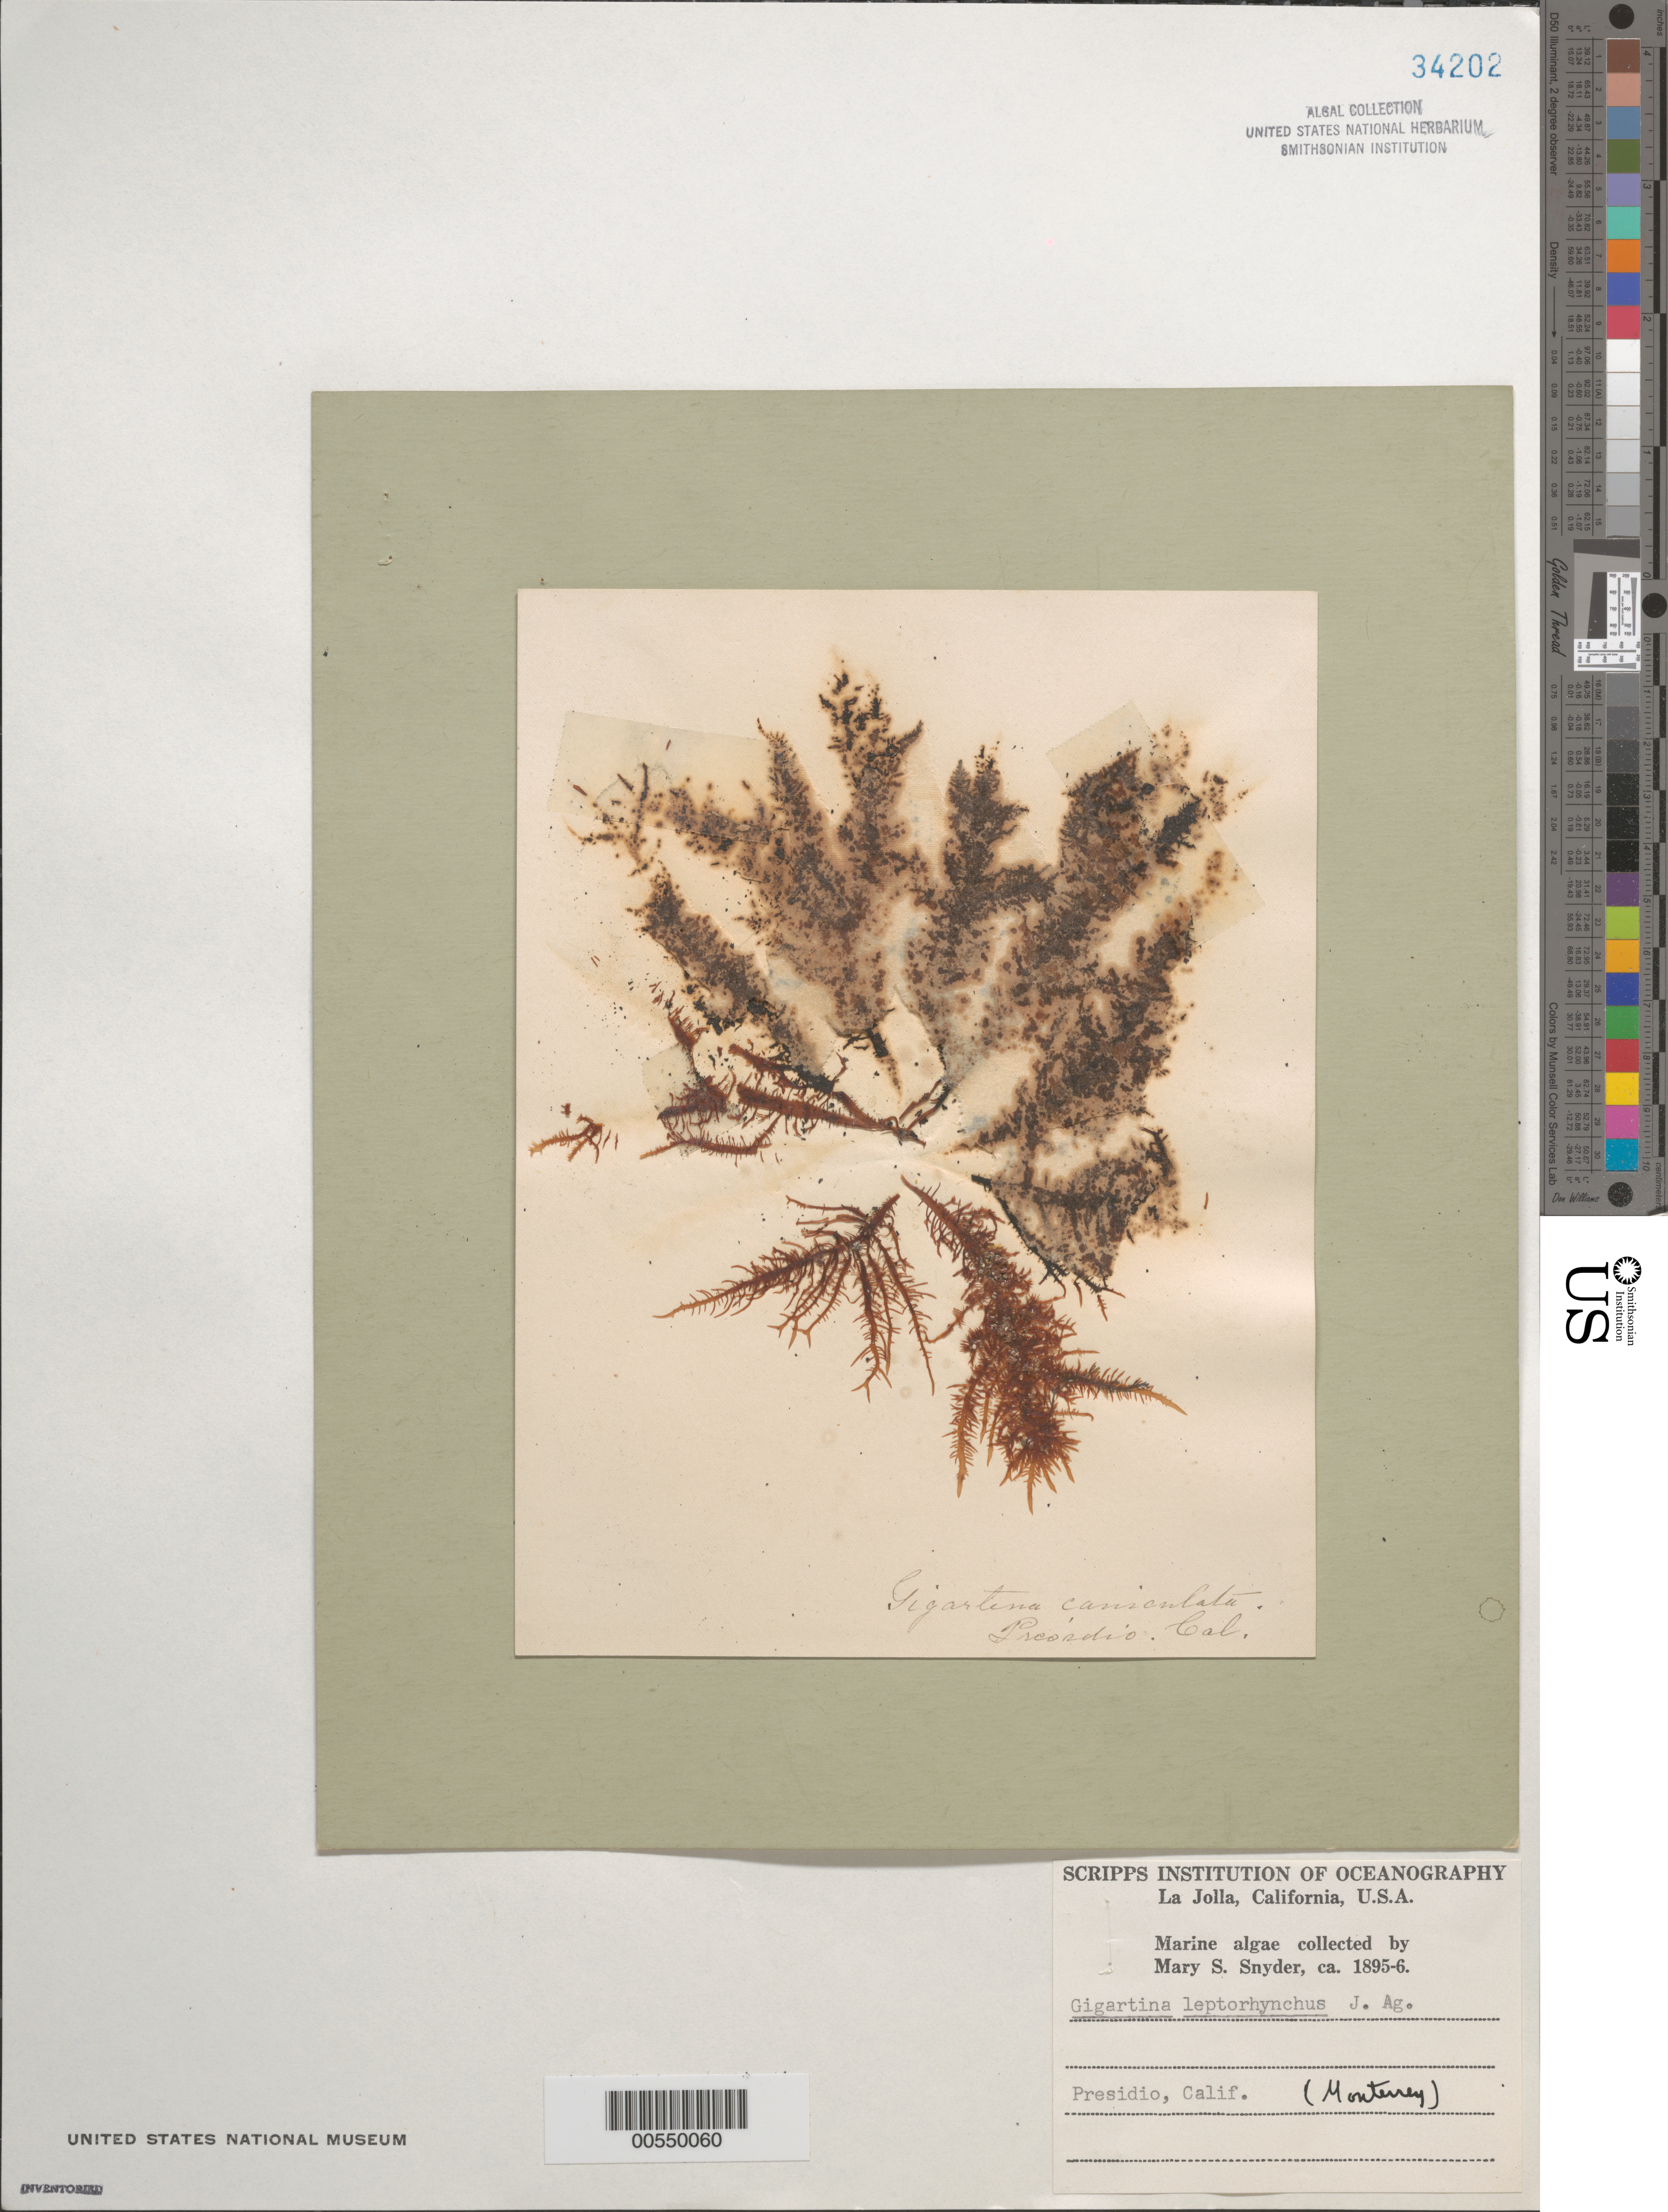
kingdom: Plantae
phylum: Rhodophyta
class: Florideophyceae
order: Gigartinales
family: Gigartinaceae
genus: Mazzaella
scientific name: Mazzaella leptorhynchos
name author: (J. Agardh) Leister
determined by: Algae name updating Project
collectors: M. Snyder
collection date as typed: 1895 OR -- --- 1896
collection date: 1895 or 1896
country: United States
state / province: California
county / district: Monterey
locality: Presidio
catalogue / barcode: US 34202